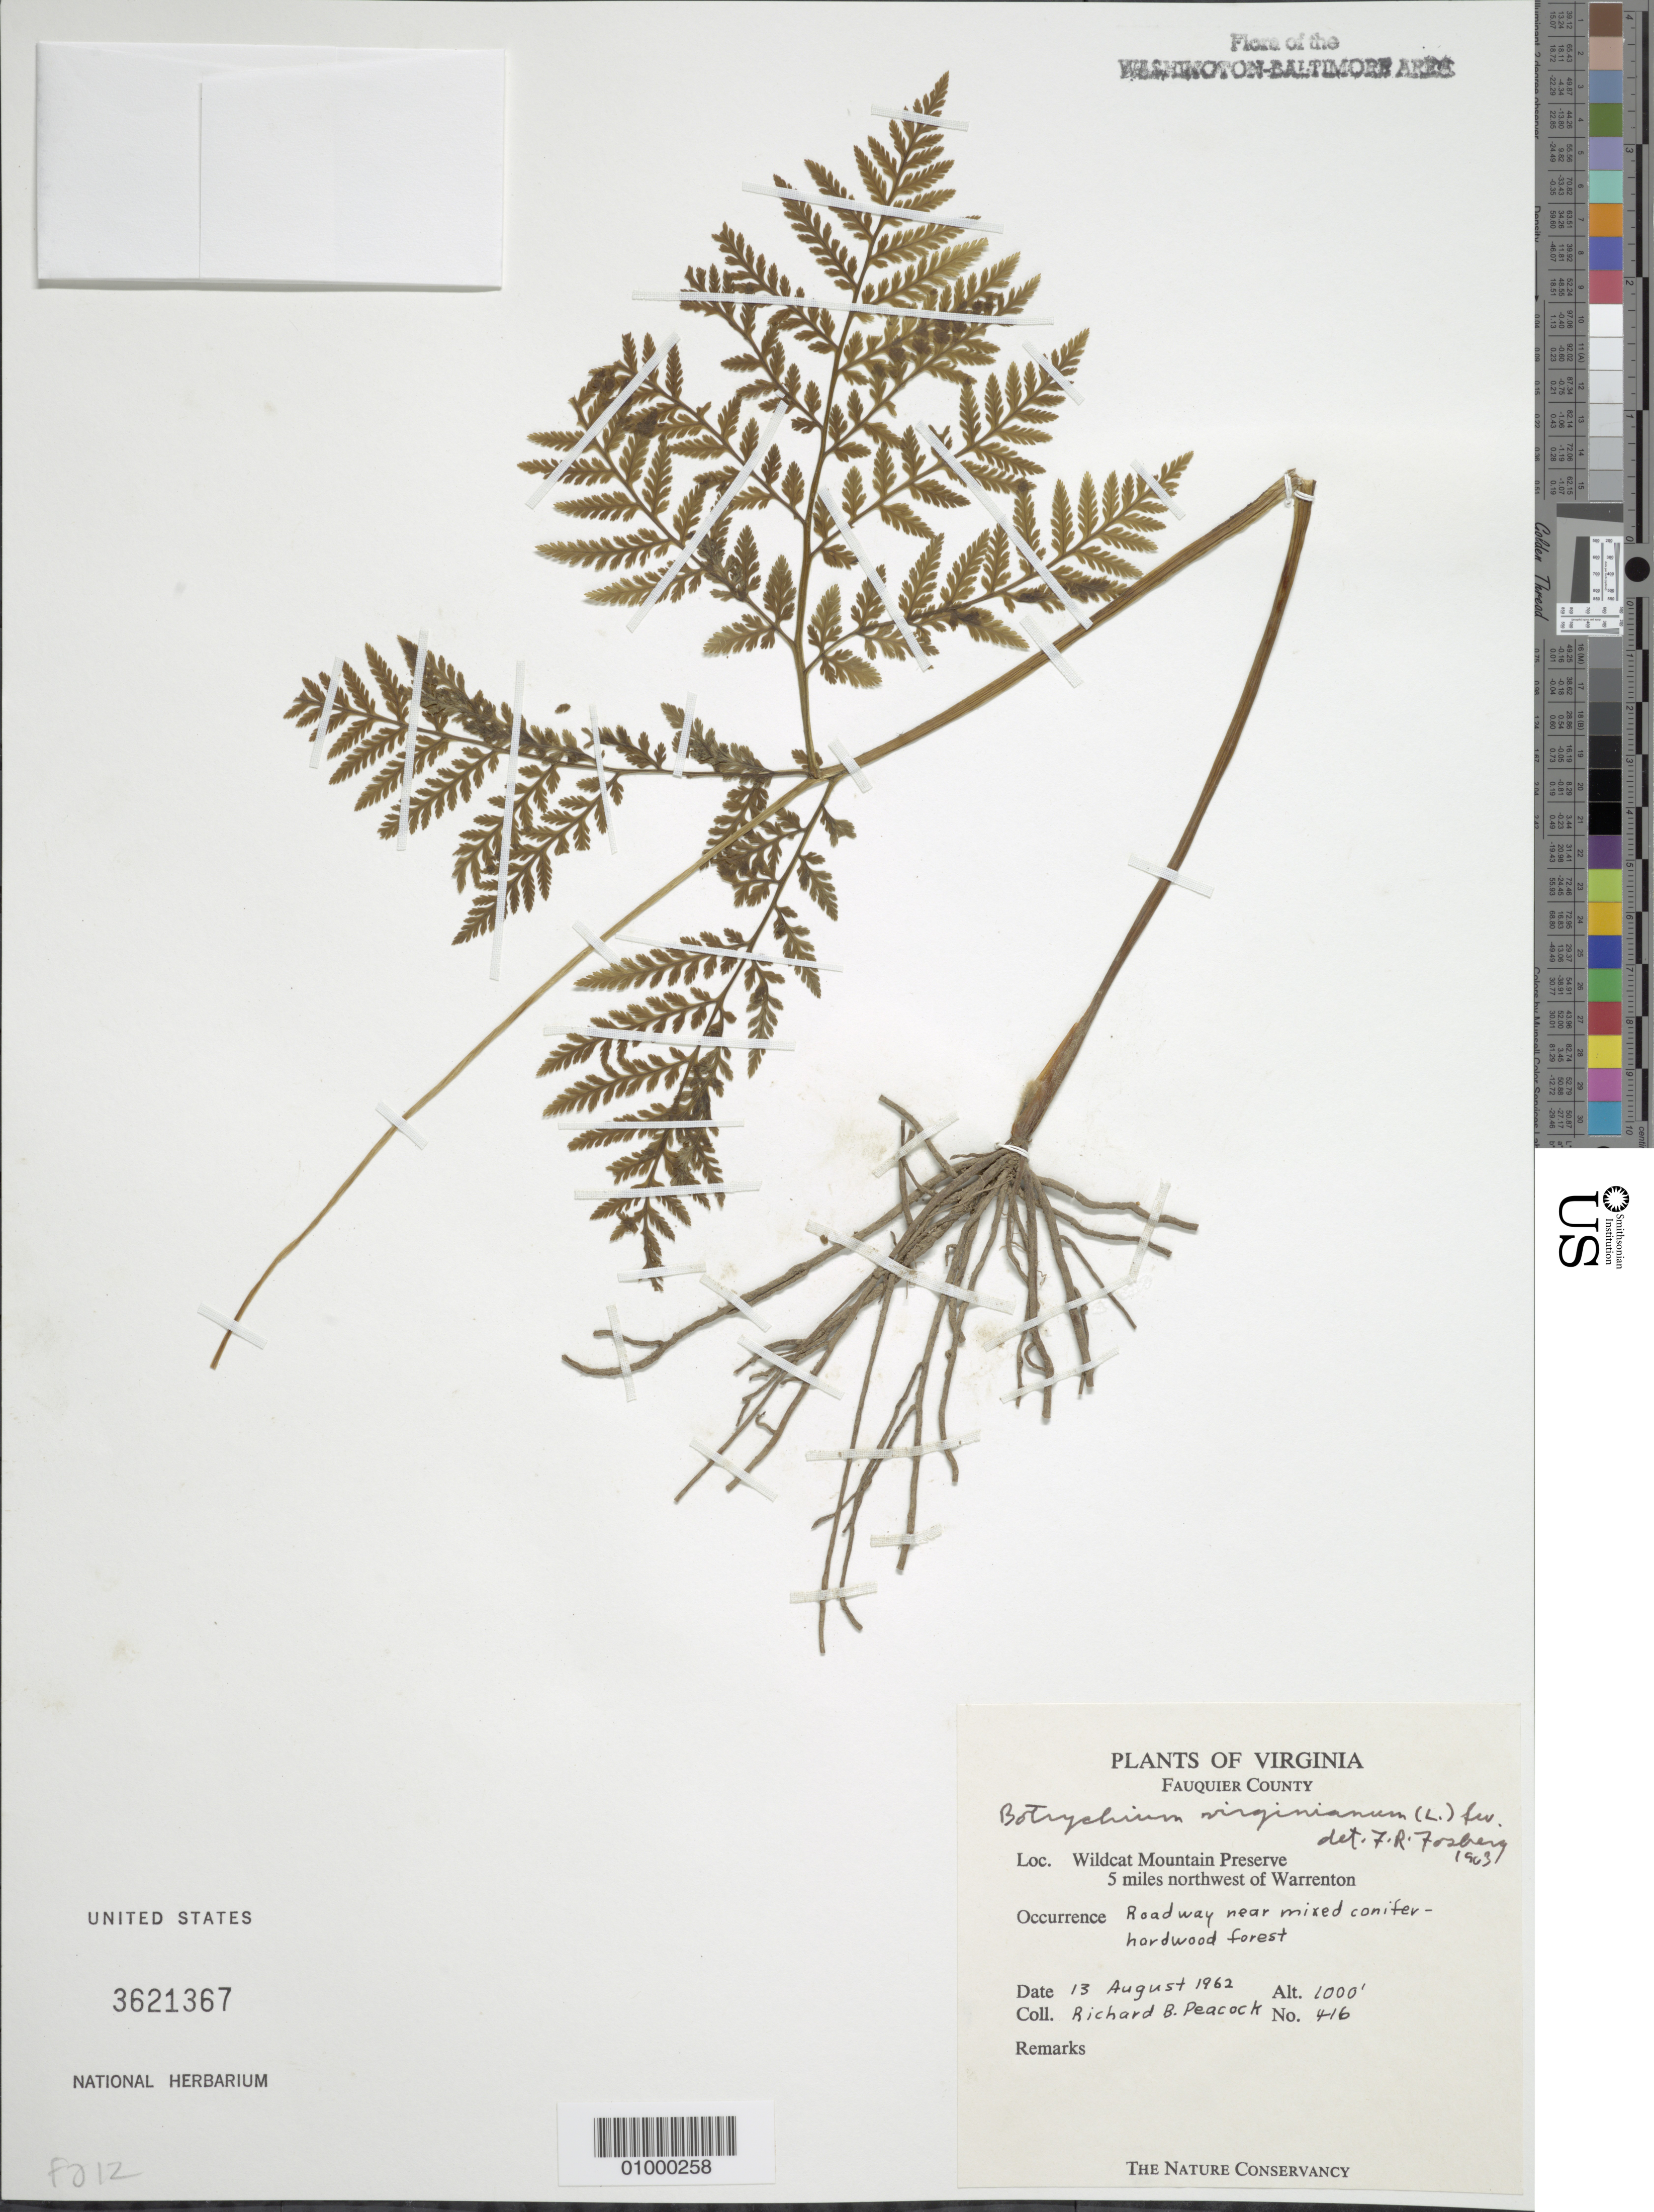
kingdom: Plantae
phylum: Tracheophyta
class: Polypodiopsida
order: Ophioglossales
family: Ophioglossaceae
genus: Botrychium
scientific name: Botrychium virginianum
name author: (L.) Sw.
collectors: R. Peacock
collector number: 416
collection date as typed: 13 Aug 1962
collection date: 1962-08-13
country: United States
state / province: Virginia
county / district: Fauquier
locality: Wildcat Mountain Preserve, 5 miles NW of Warrenton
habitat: roadway near mixed conifer-hardwood forest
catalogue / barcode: US 3621367